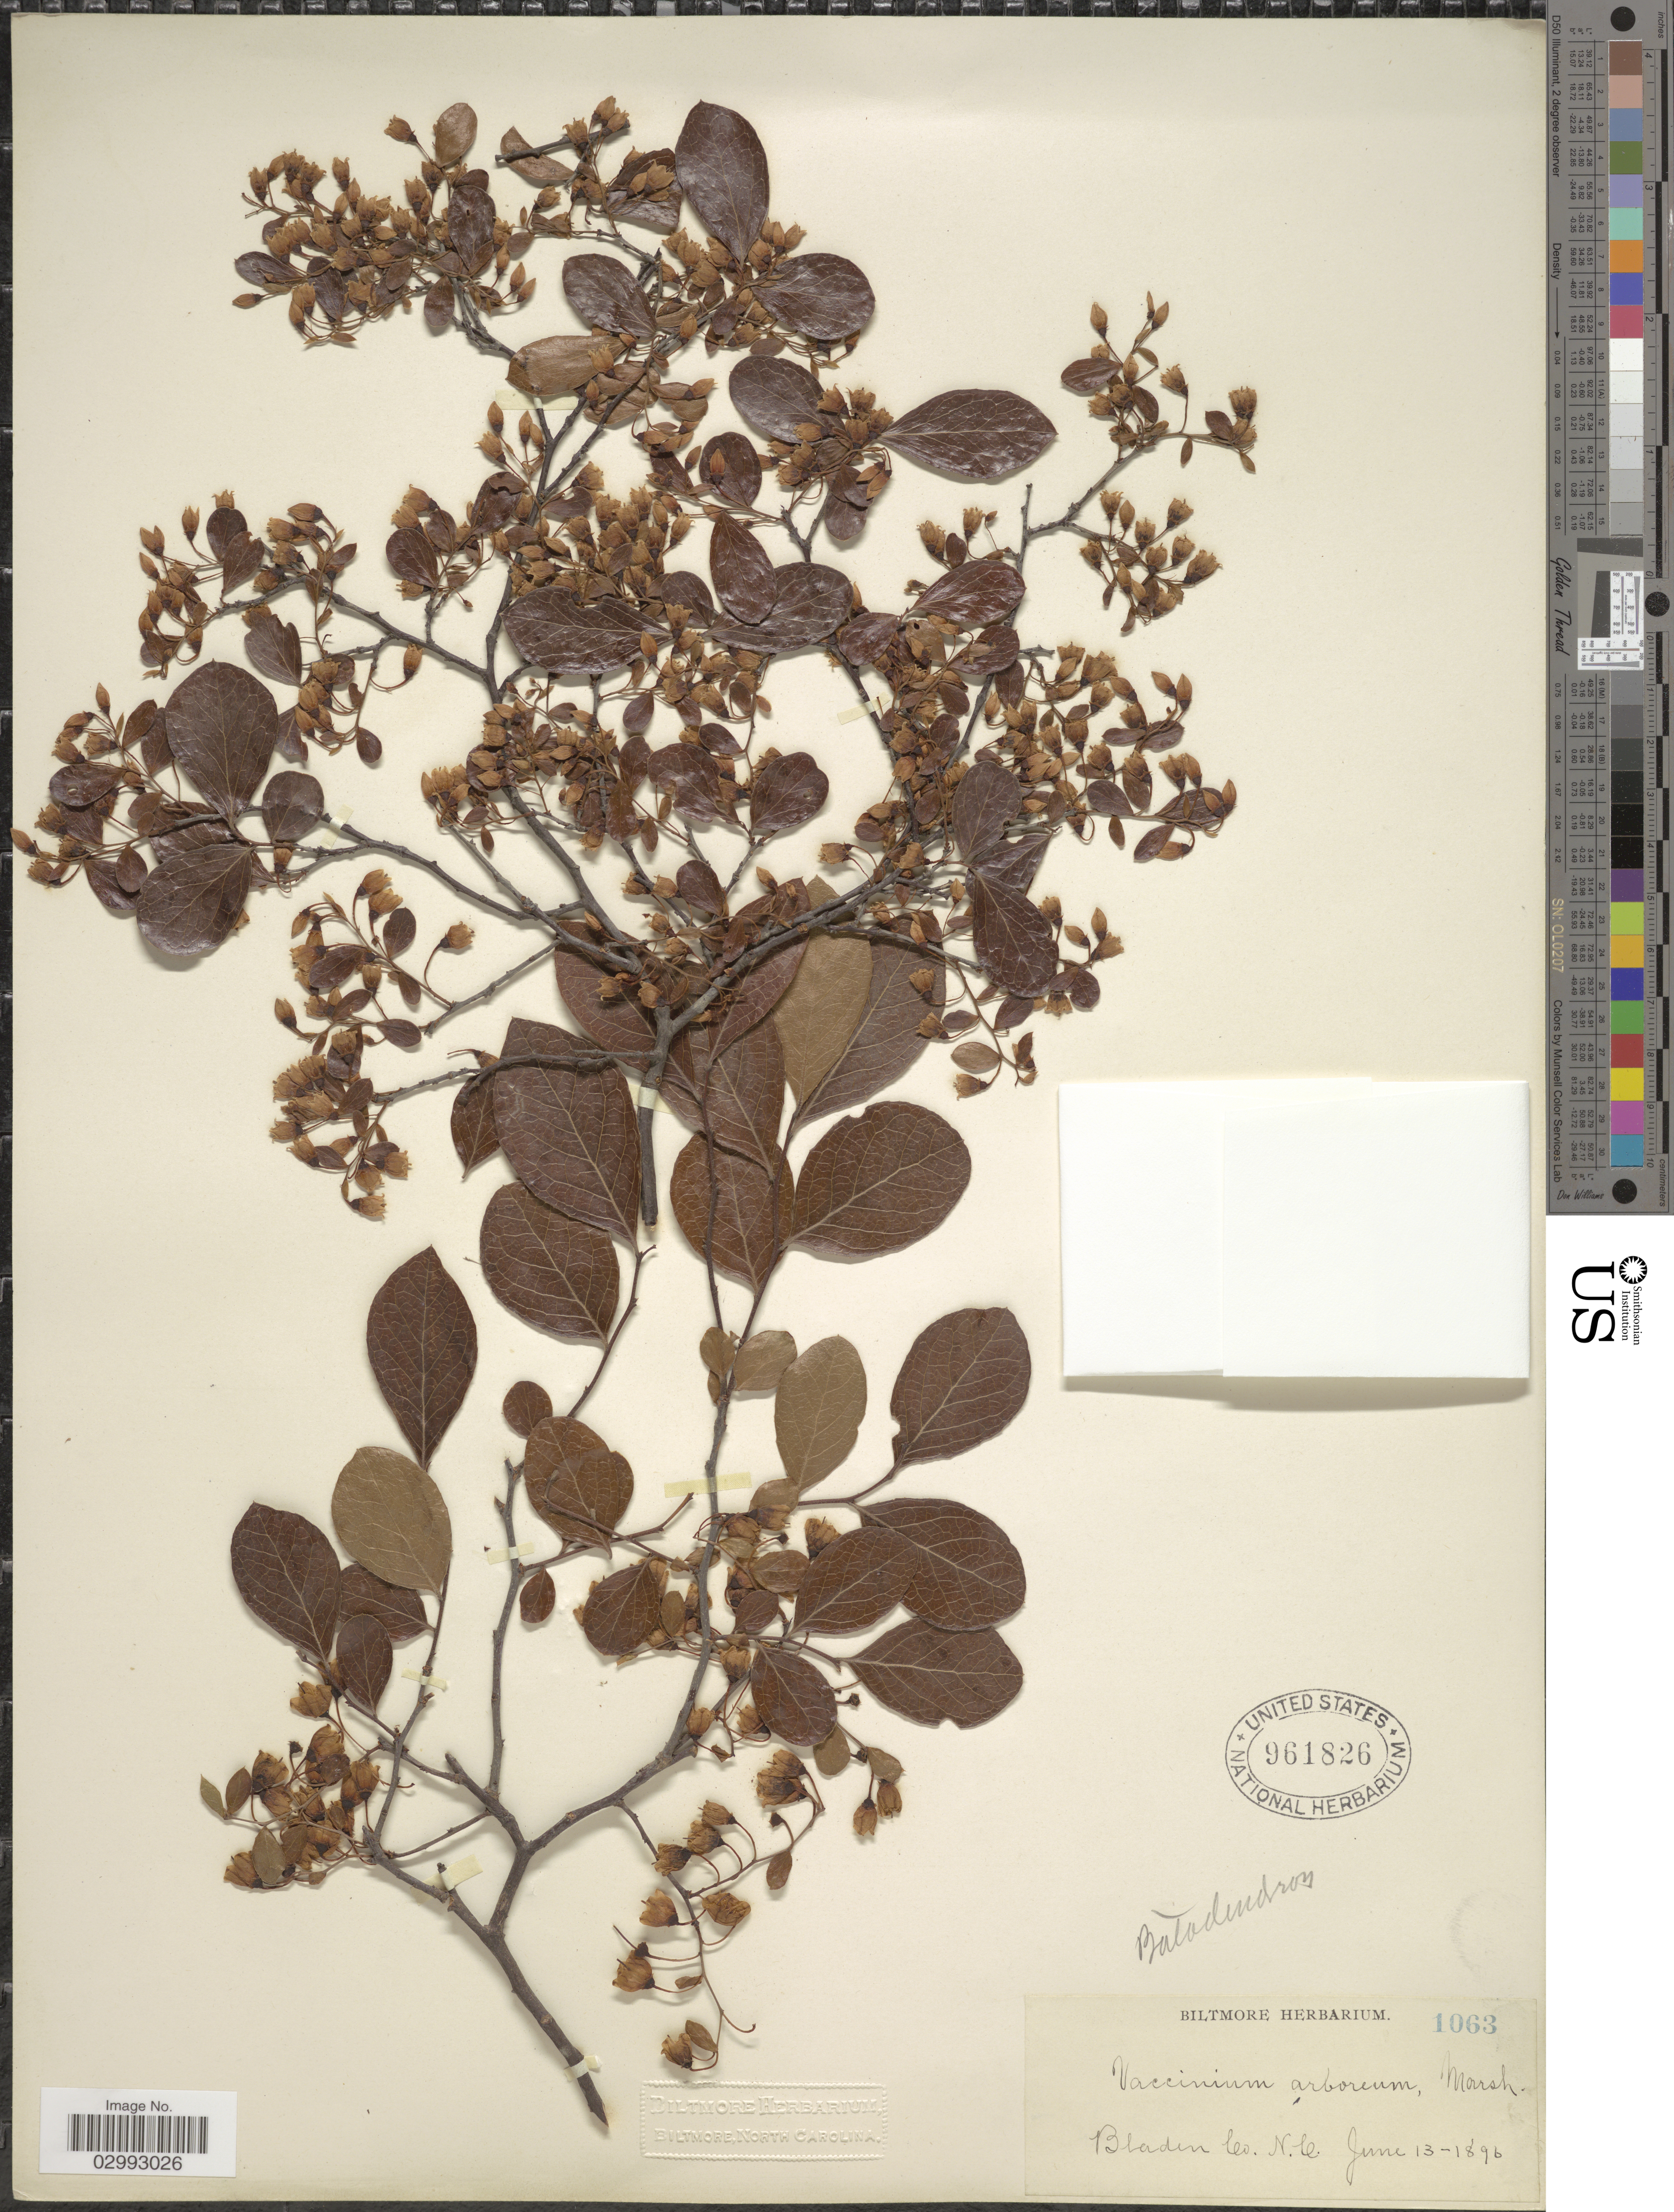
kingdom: Plantae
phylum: Tracheophyta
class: Magnoliopsida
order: Ericales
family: Ericaceae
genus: Batodendron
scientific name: Batodendron arboreum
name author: Nutt.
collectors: ex herb. Biltmore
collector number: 1063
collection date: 1896-06-13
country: United States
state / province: North Carolina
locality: Bladen Co. N.C.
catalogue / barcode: US 961826